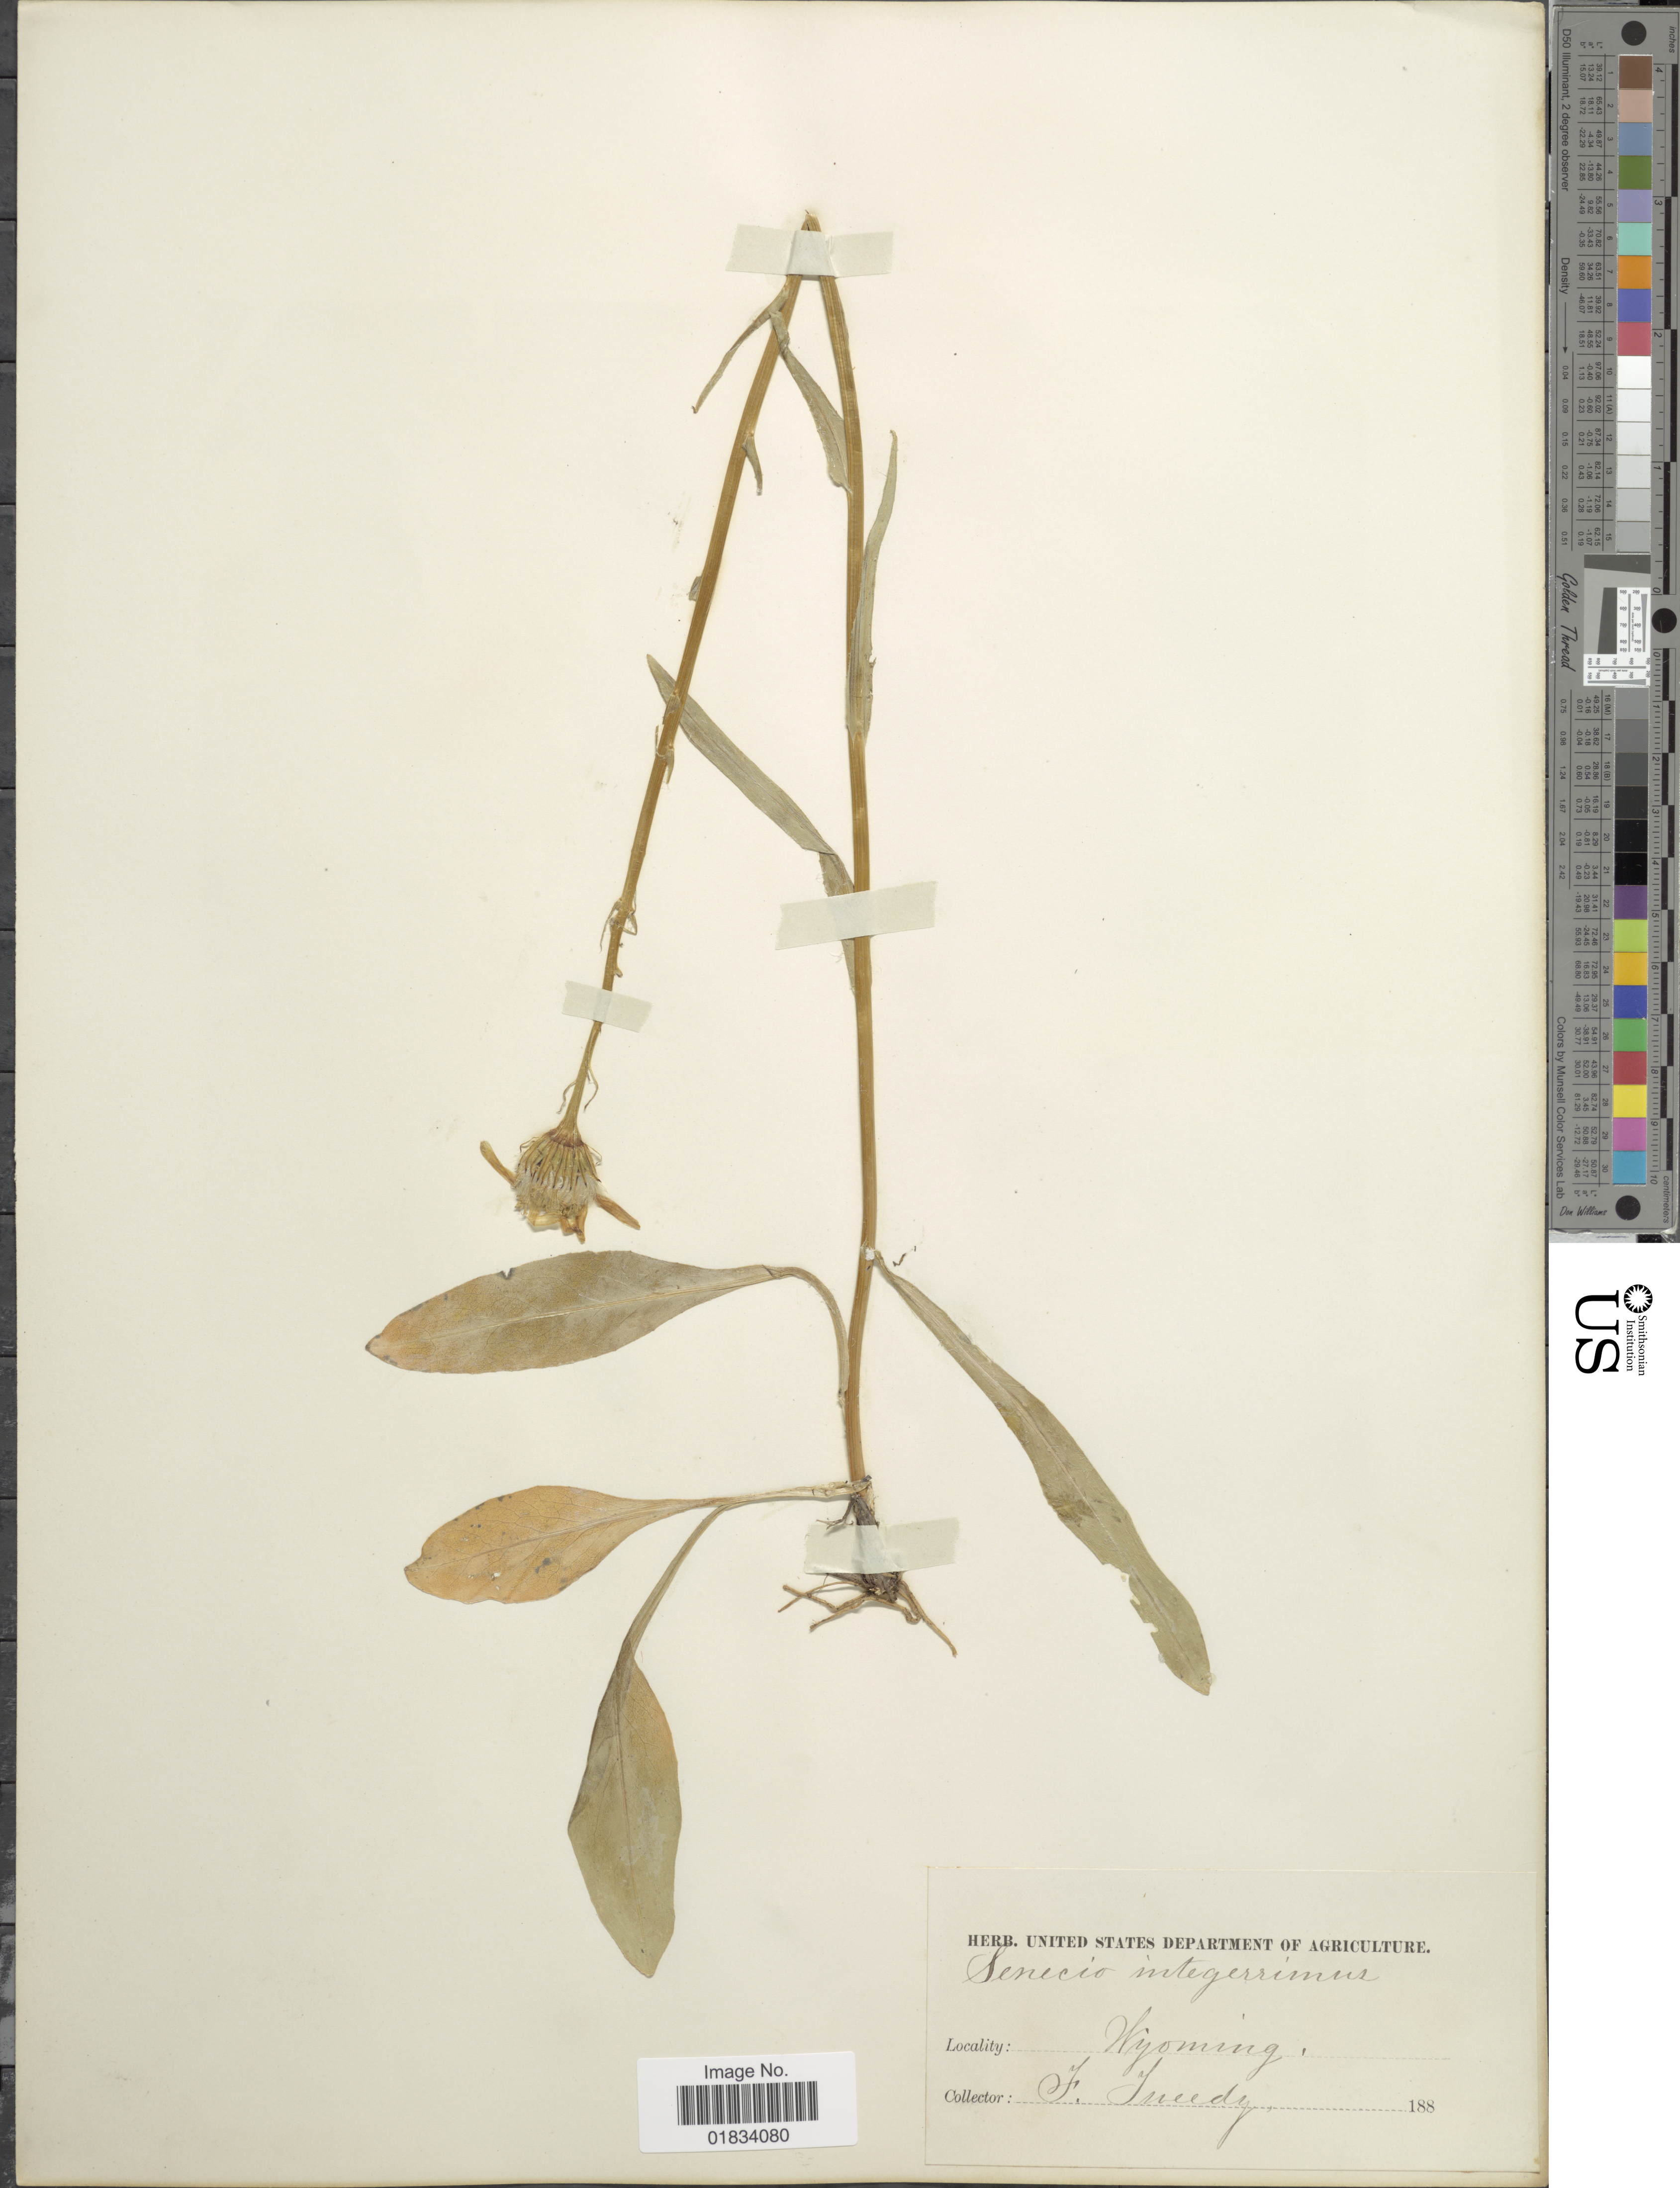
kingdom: Plantae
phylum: Tracheophyta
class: Magnoliopsida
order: Asterales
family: Asteraceae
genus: Senecio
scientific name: Senecio integerrimus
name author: Nutt.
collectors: F. Tweedy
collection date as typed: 188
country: United States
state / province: Wyoming